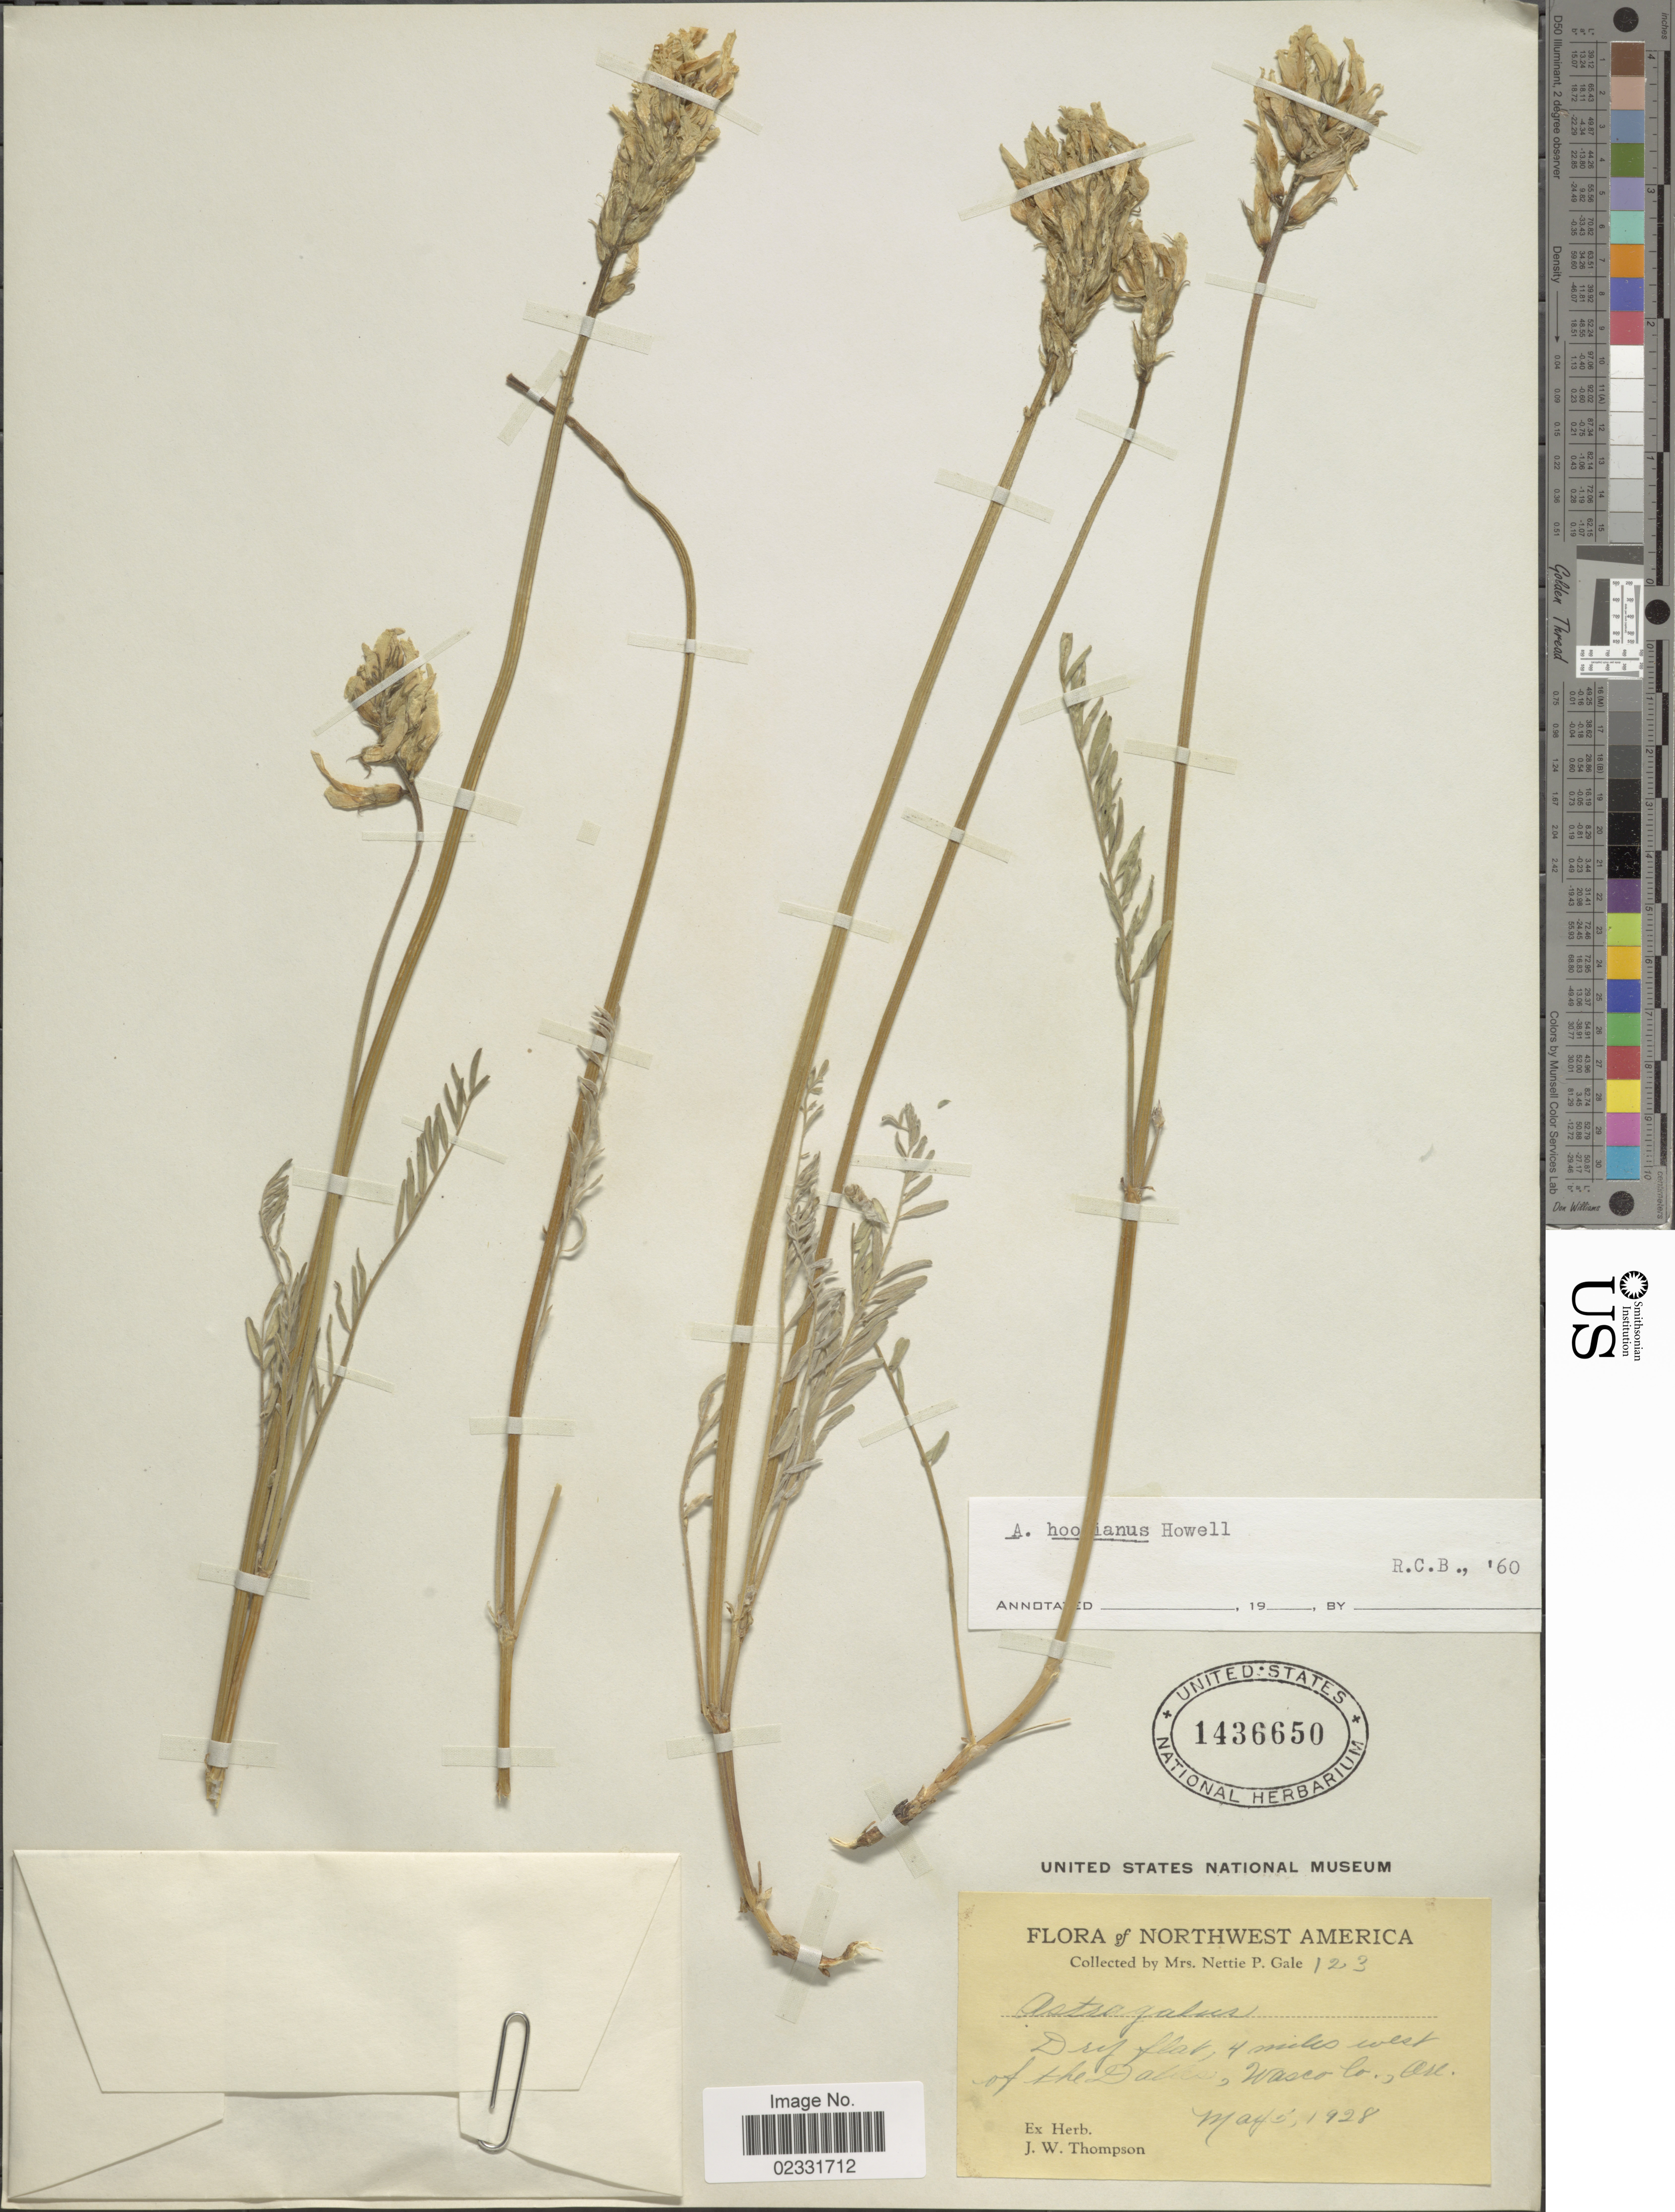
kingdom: Plantae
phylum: Tracheophyta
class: Magnoliopsida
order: Fabales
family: Fabaceae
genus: Astragalus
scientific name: Astragalus hoodianus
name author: Howell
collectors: N. Gale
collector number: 123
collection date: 1928-05-05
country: United States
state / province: Oregon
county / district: Wasco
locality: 4 miles west of the Dalles, Wasco Co, Ore.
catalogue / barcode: US 1436650